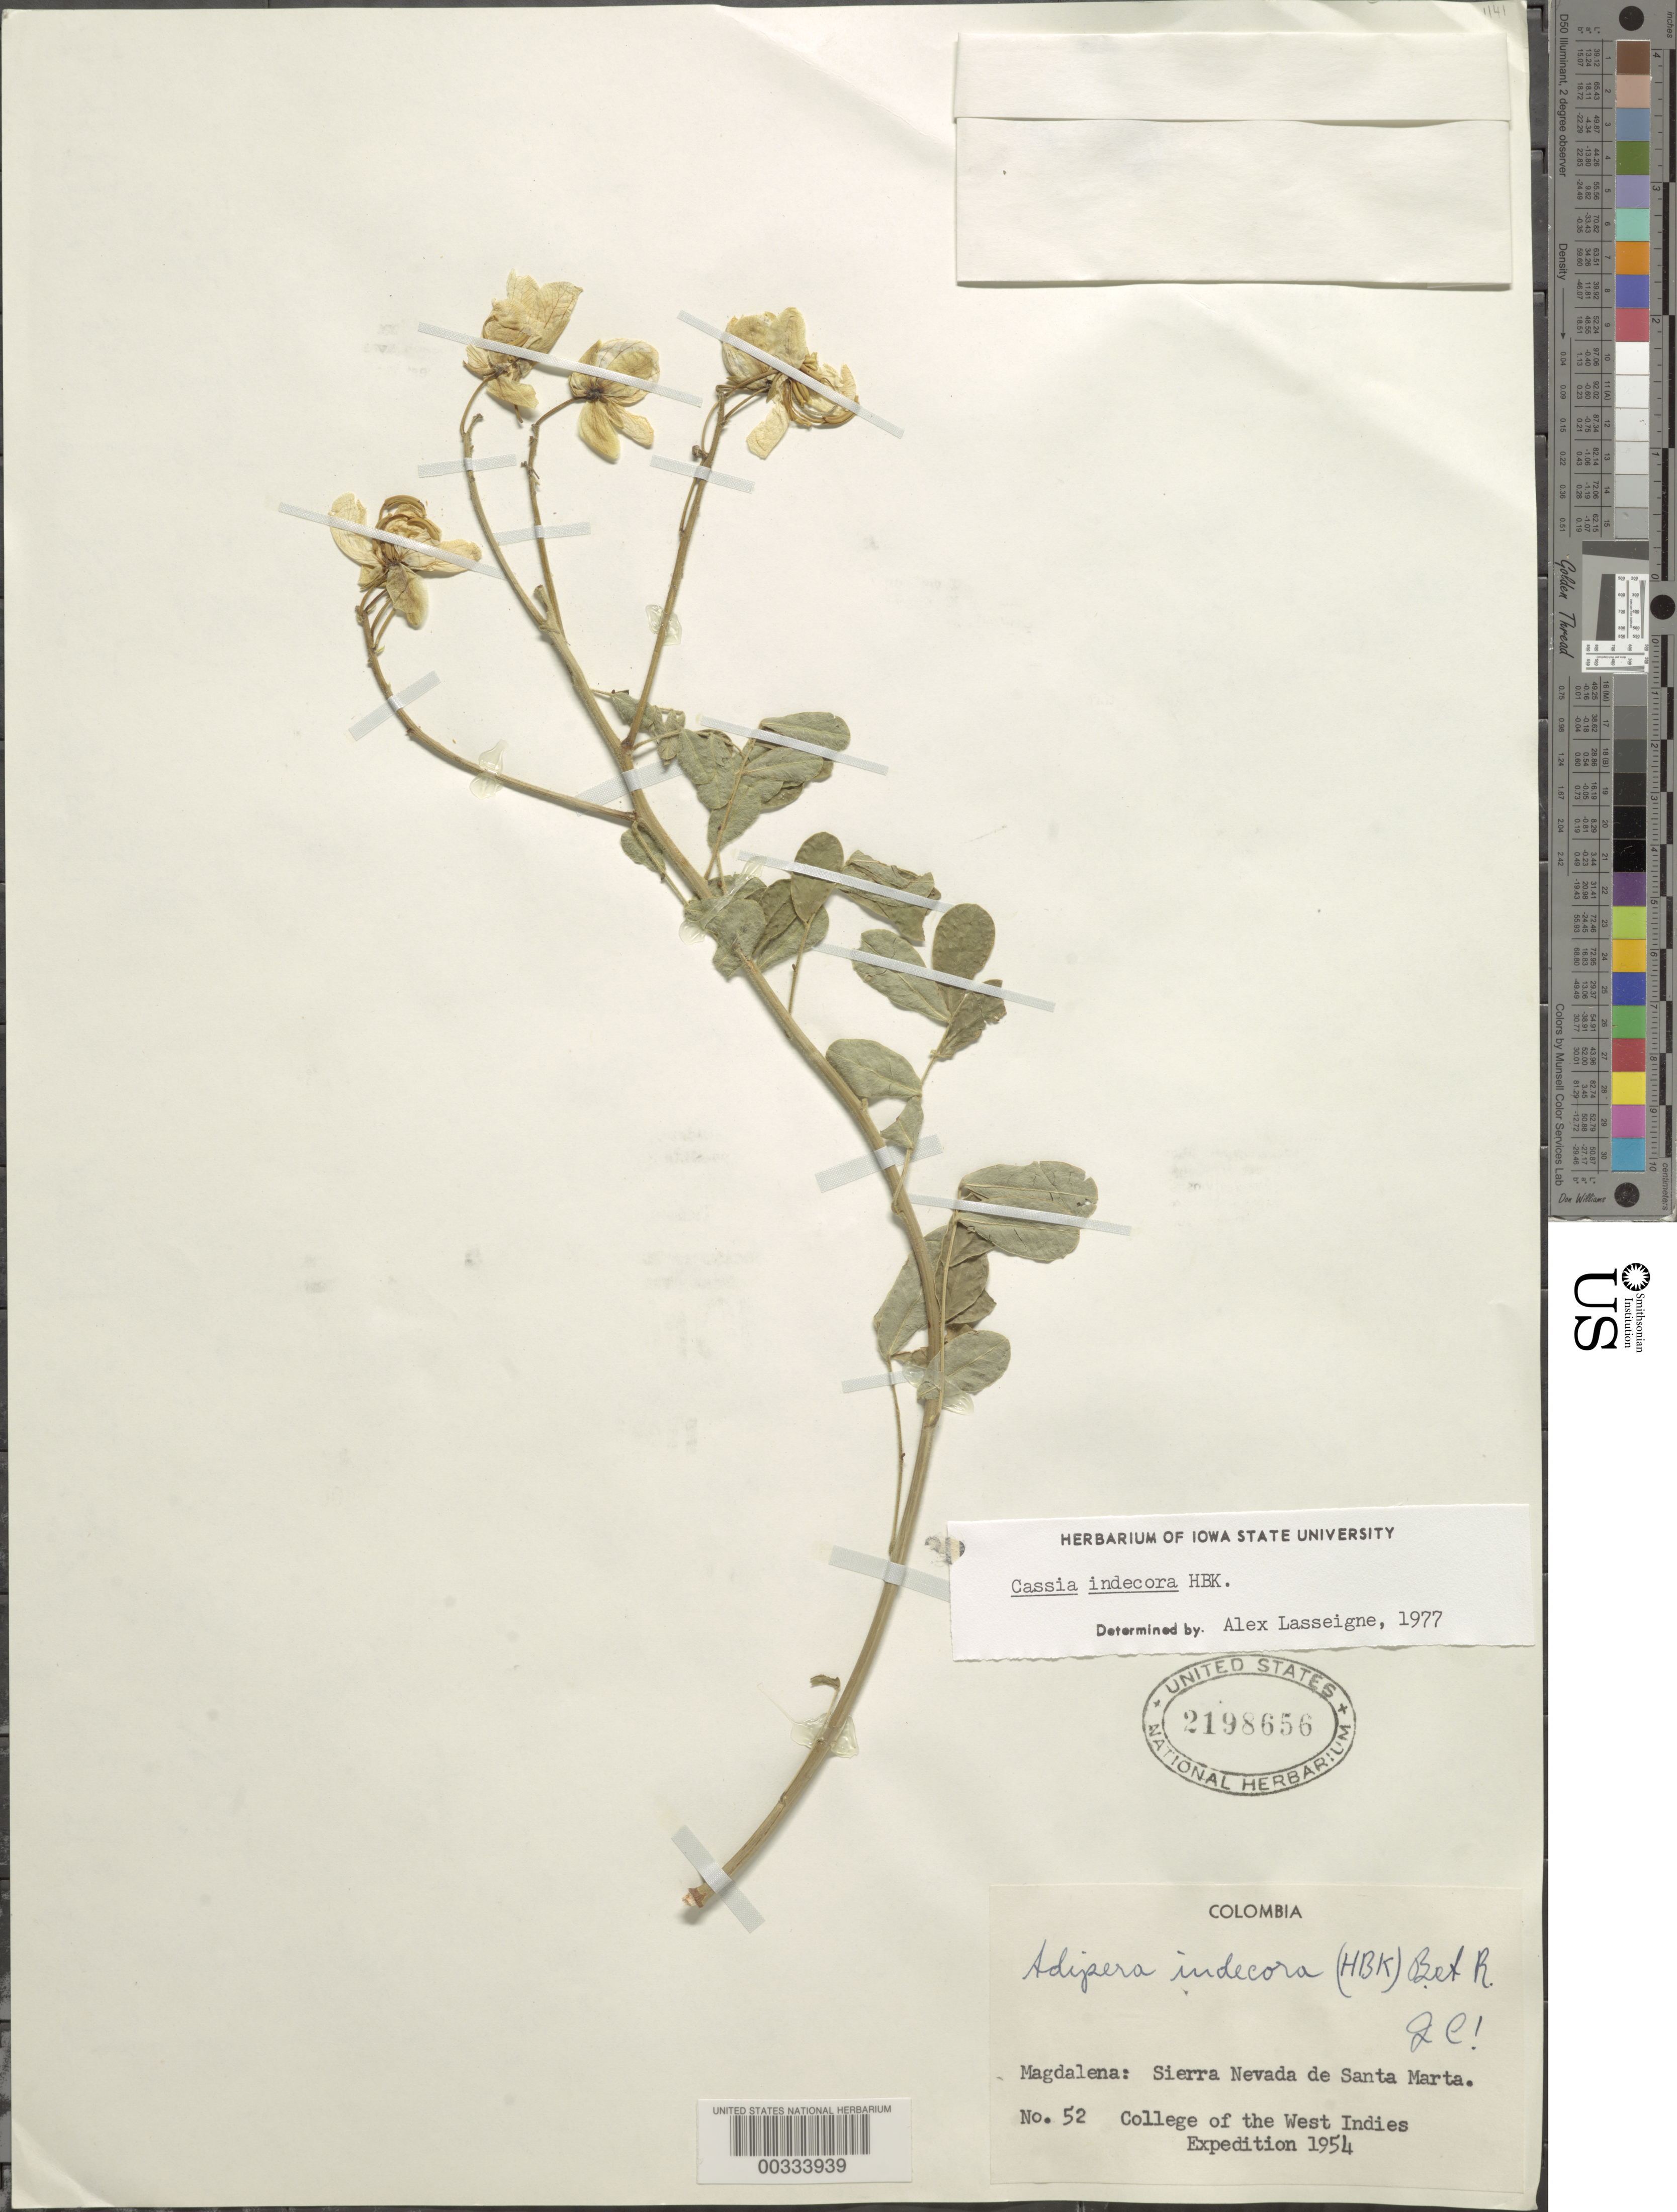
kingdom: Plantae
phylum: Tracheophyta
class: Magnoliopsida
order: Fabales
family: Fabaceae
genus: Senna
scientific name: Senna bicapsularis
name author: (L.) Roxb.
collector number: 52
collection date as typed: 1954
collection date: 1954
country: Colombia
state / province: Magdalena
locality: Sierra Nevada de Santa Marta.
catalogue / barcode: US 2198656